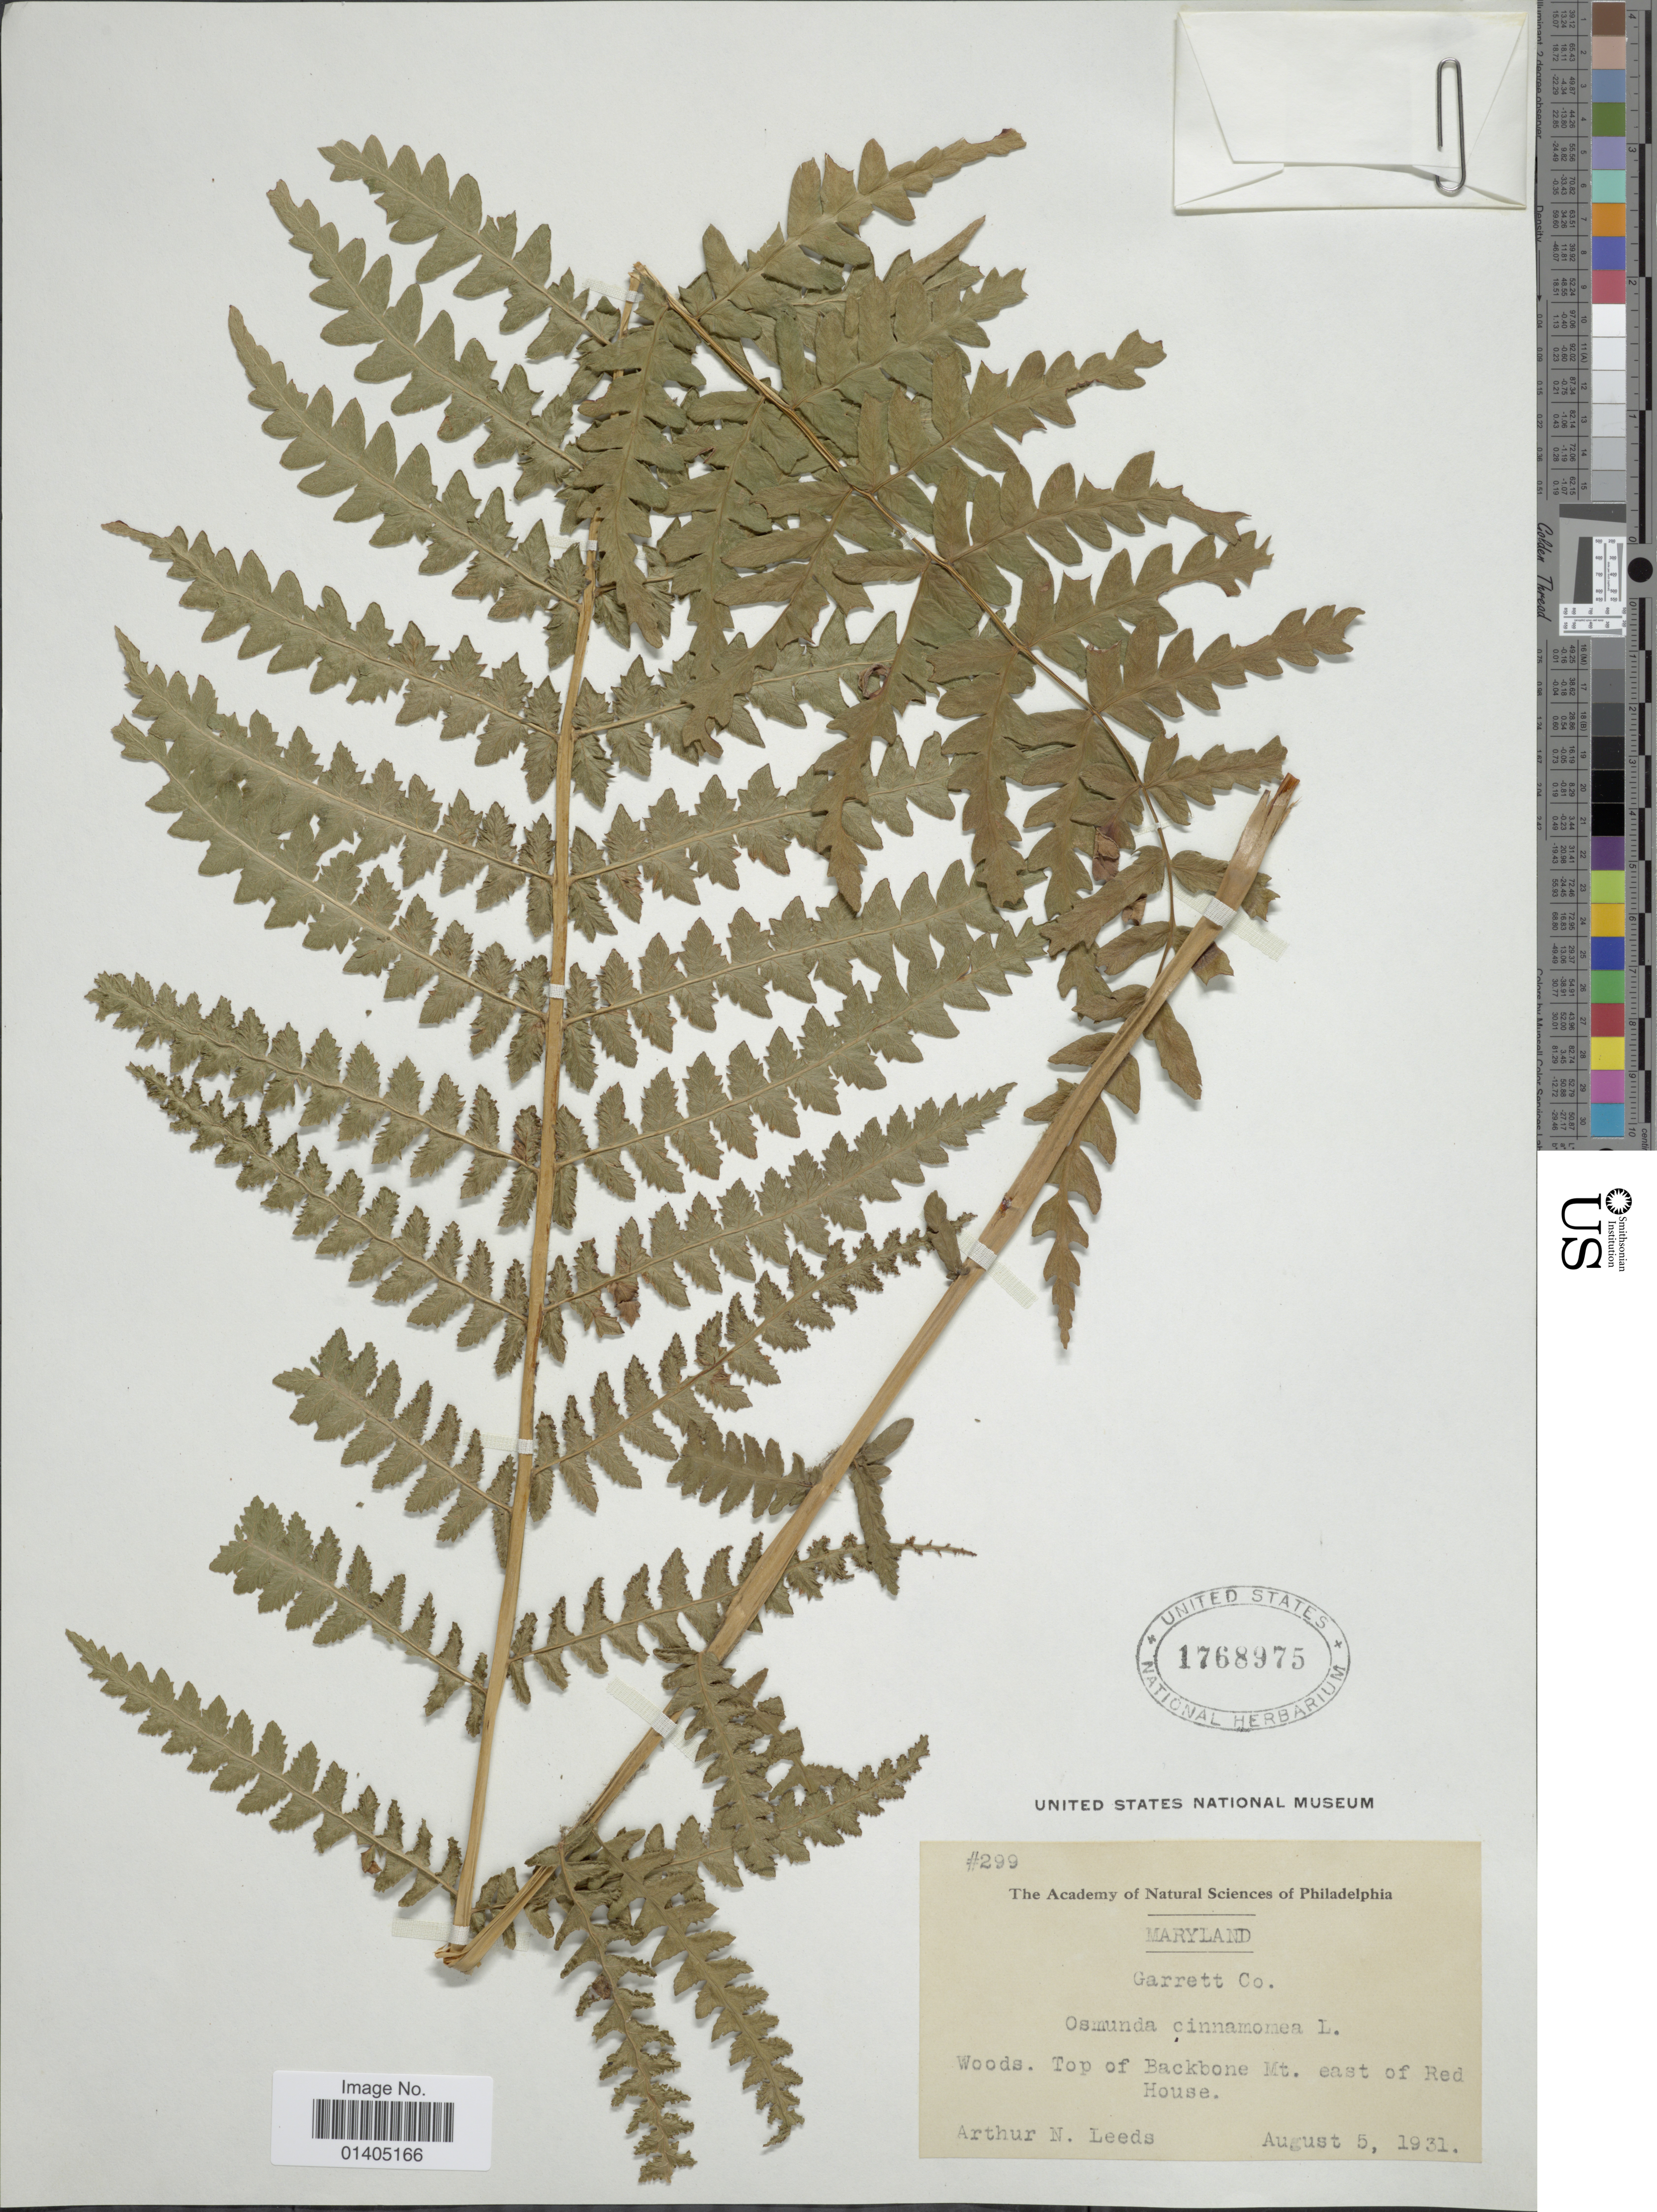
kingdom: Plantae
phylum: Tracheophyta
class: Polypodiopsida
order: Osmundales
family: Osmundaceae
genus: Osmundastrum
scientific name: Osmundastrum cinnamomeum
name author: (L.) C. Presl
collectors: A. N. Leeds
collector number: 299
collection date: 1931-08-05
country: United States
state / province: Maryland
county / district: Garrett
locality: Garrett Co, Woods, Top of Backbone Mt east of Red House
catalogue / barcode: US 1768975